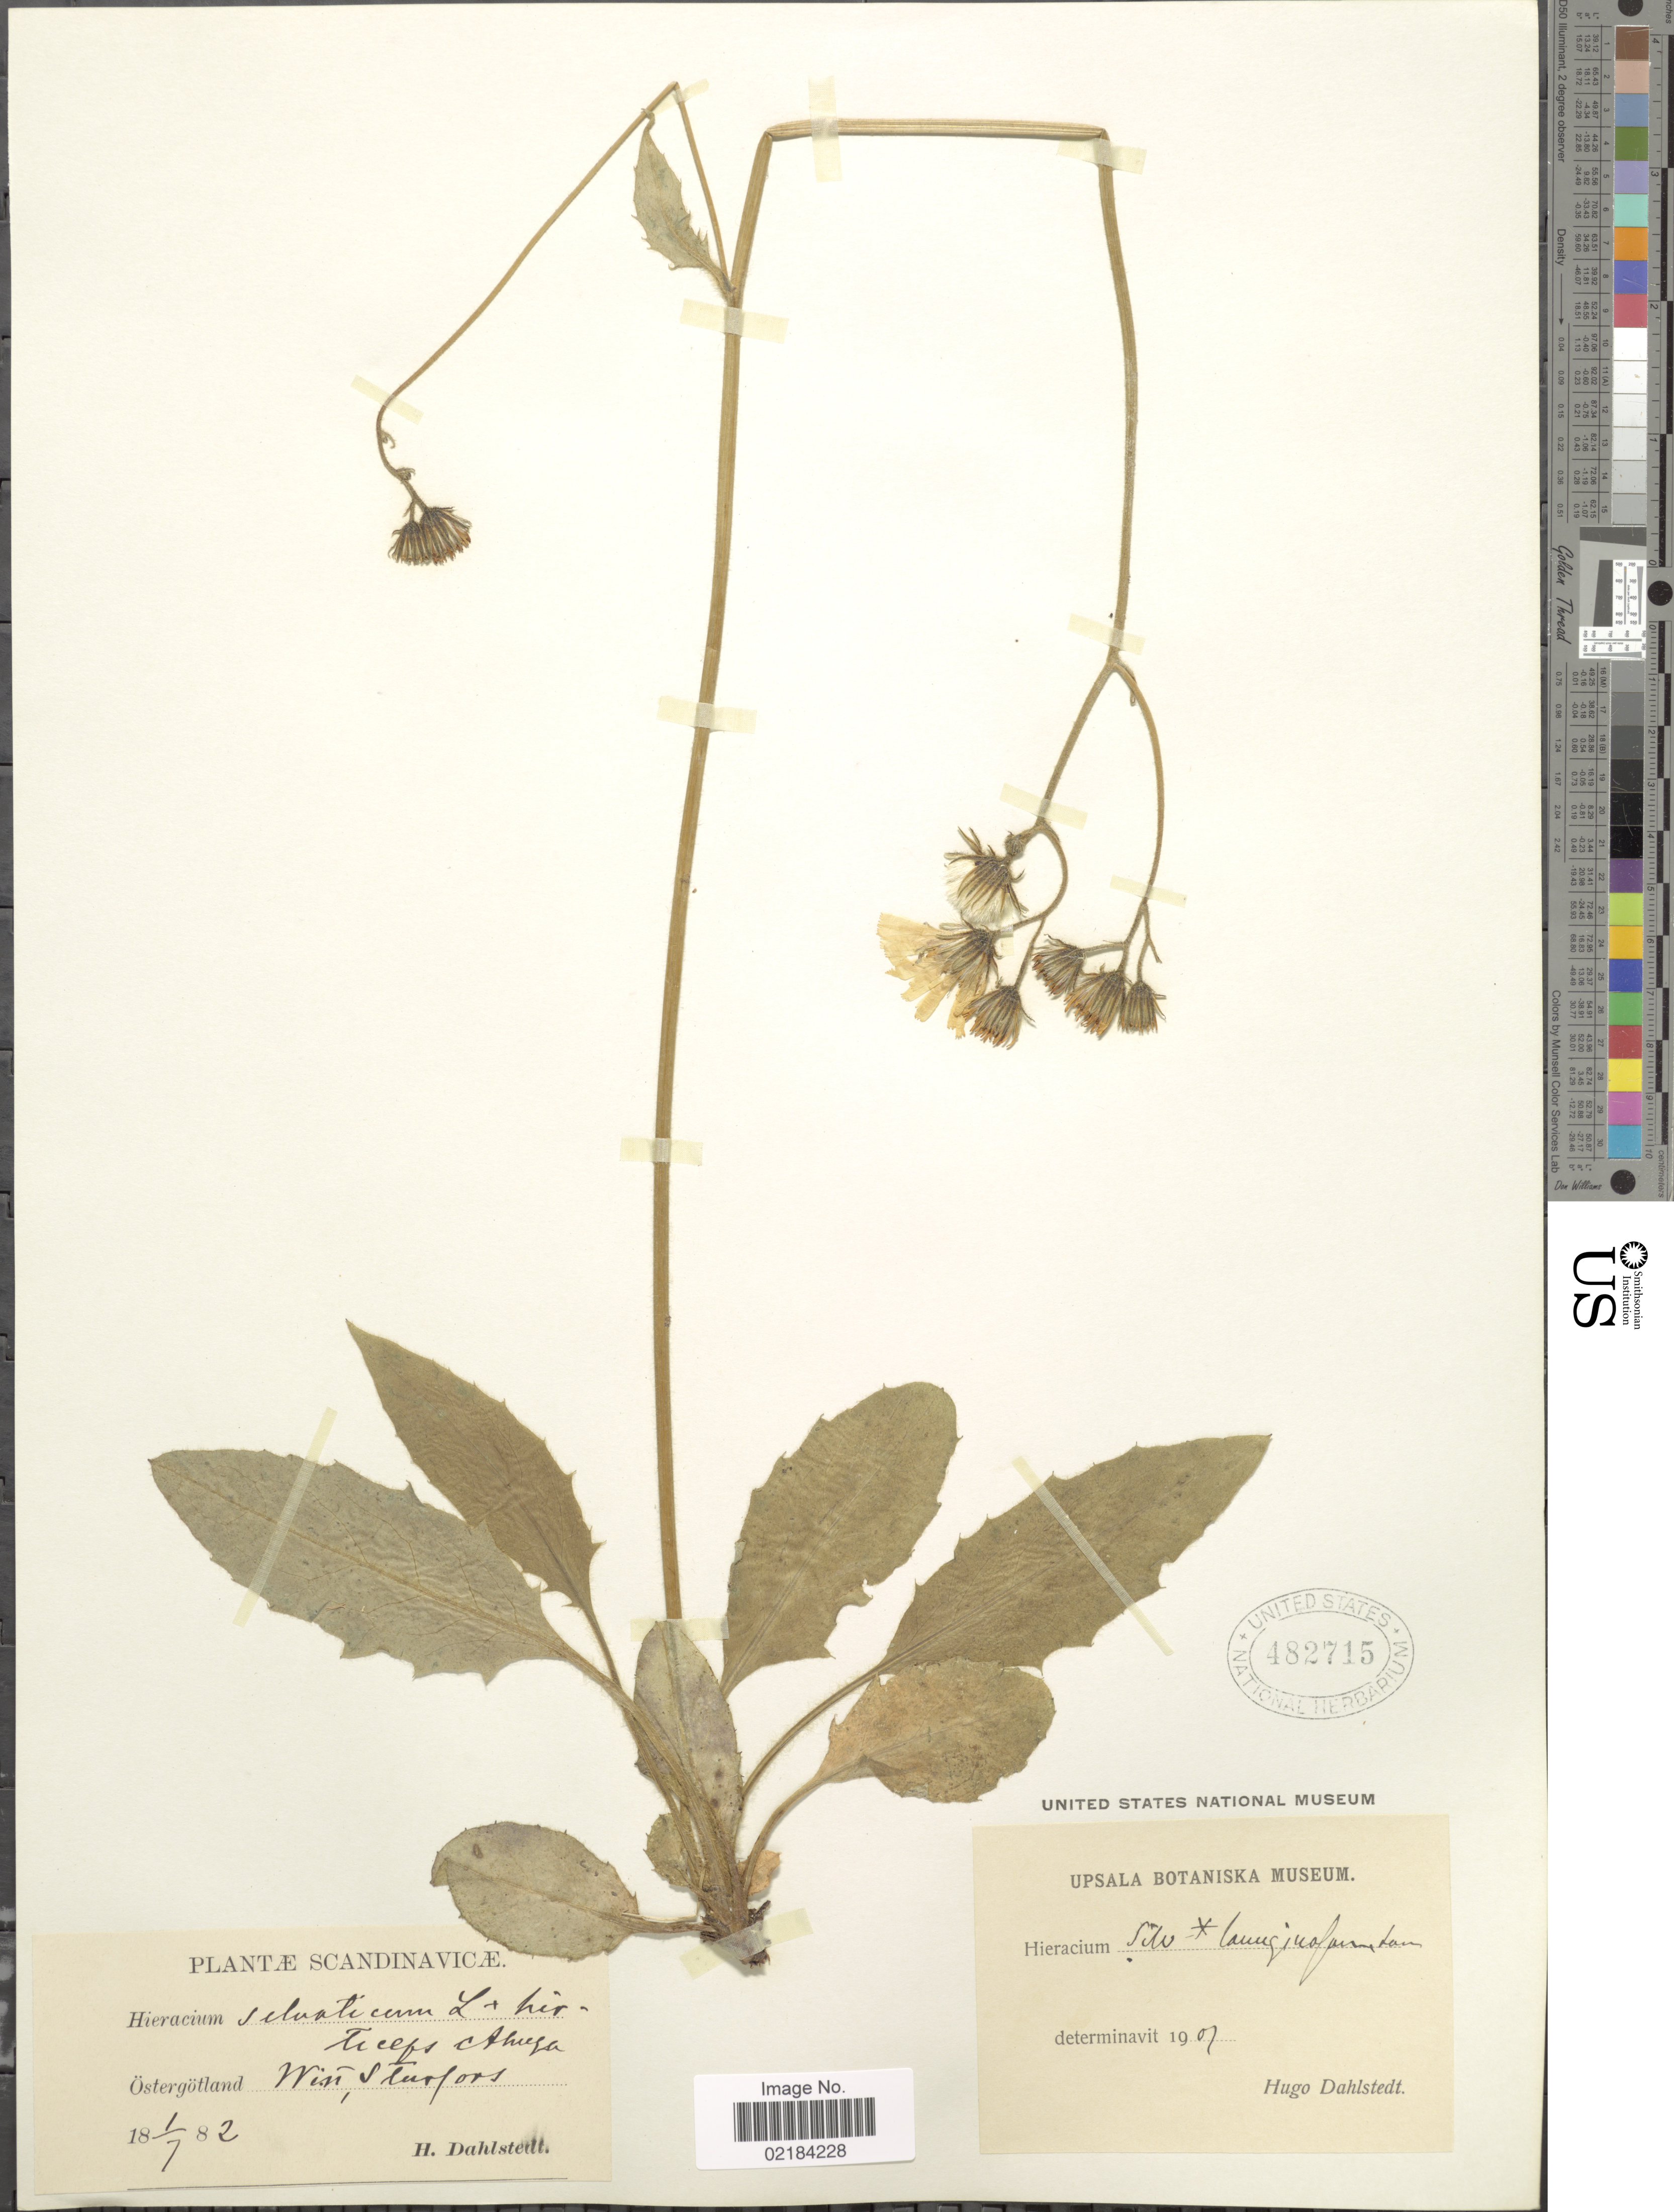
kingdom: Plantae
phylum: Tracheophyta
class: Magnoliopsida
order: Asterales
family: Asteraceae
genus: Hieracium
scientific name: Hieracium sylvaticum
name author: (L.) Gouan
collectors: H. G. Dahlstedt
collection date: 1882-07-01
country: Sweden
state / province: Östergötland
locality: Storfors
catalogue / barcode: US 482715